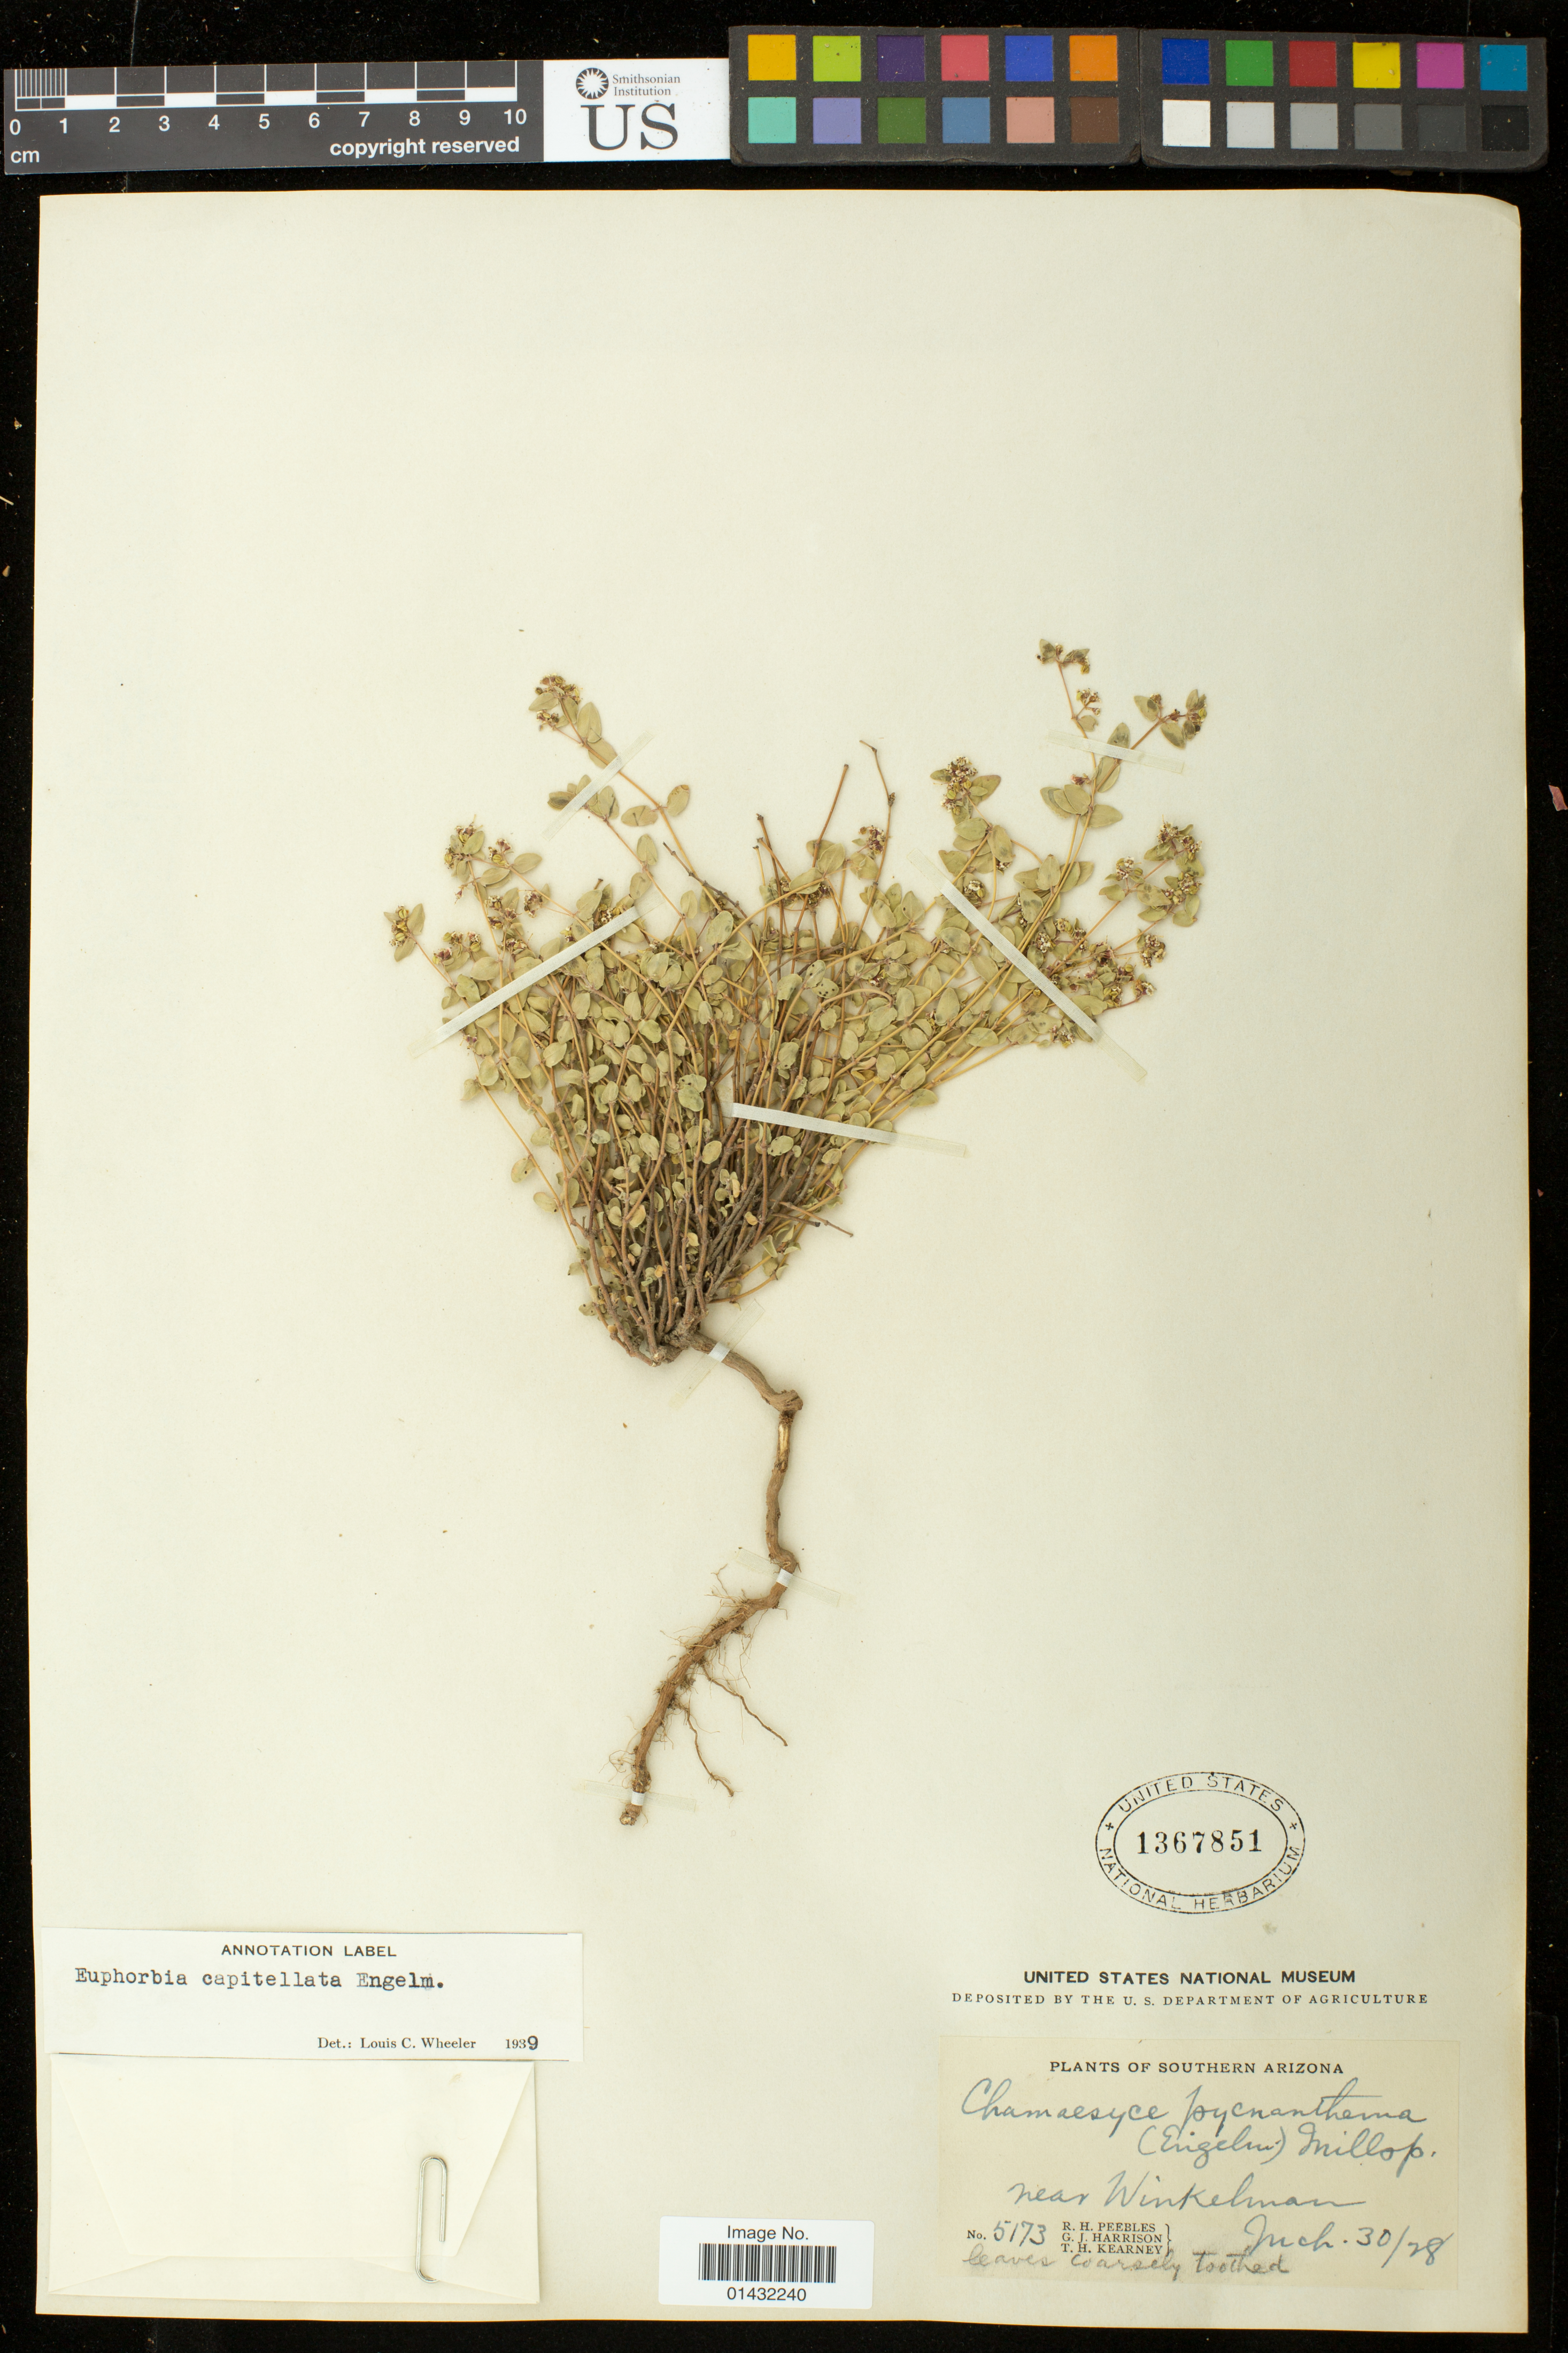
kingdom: Plantae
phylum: Tracheophyta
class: Magnoliopsida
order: Malpighiales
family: Euphorbiaceae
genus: Euphorbia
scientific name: Euphorbia capitellata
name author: Engelm. in Emory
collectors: R. H. Peebles, G. J. Harrison & T. H. Kearney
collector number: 5173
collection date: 1928-03-30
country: United States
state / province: Arizona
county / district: Gila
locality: Near Winkelman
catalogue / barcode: US 1367851